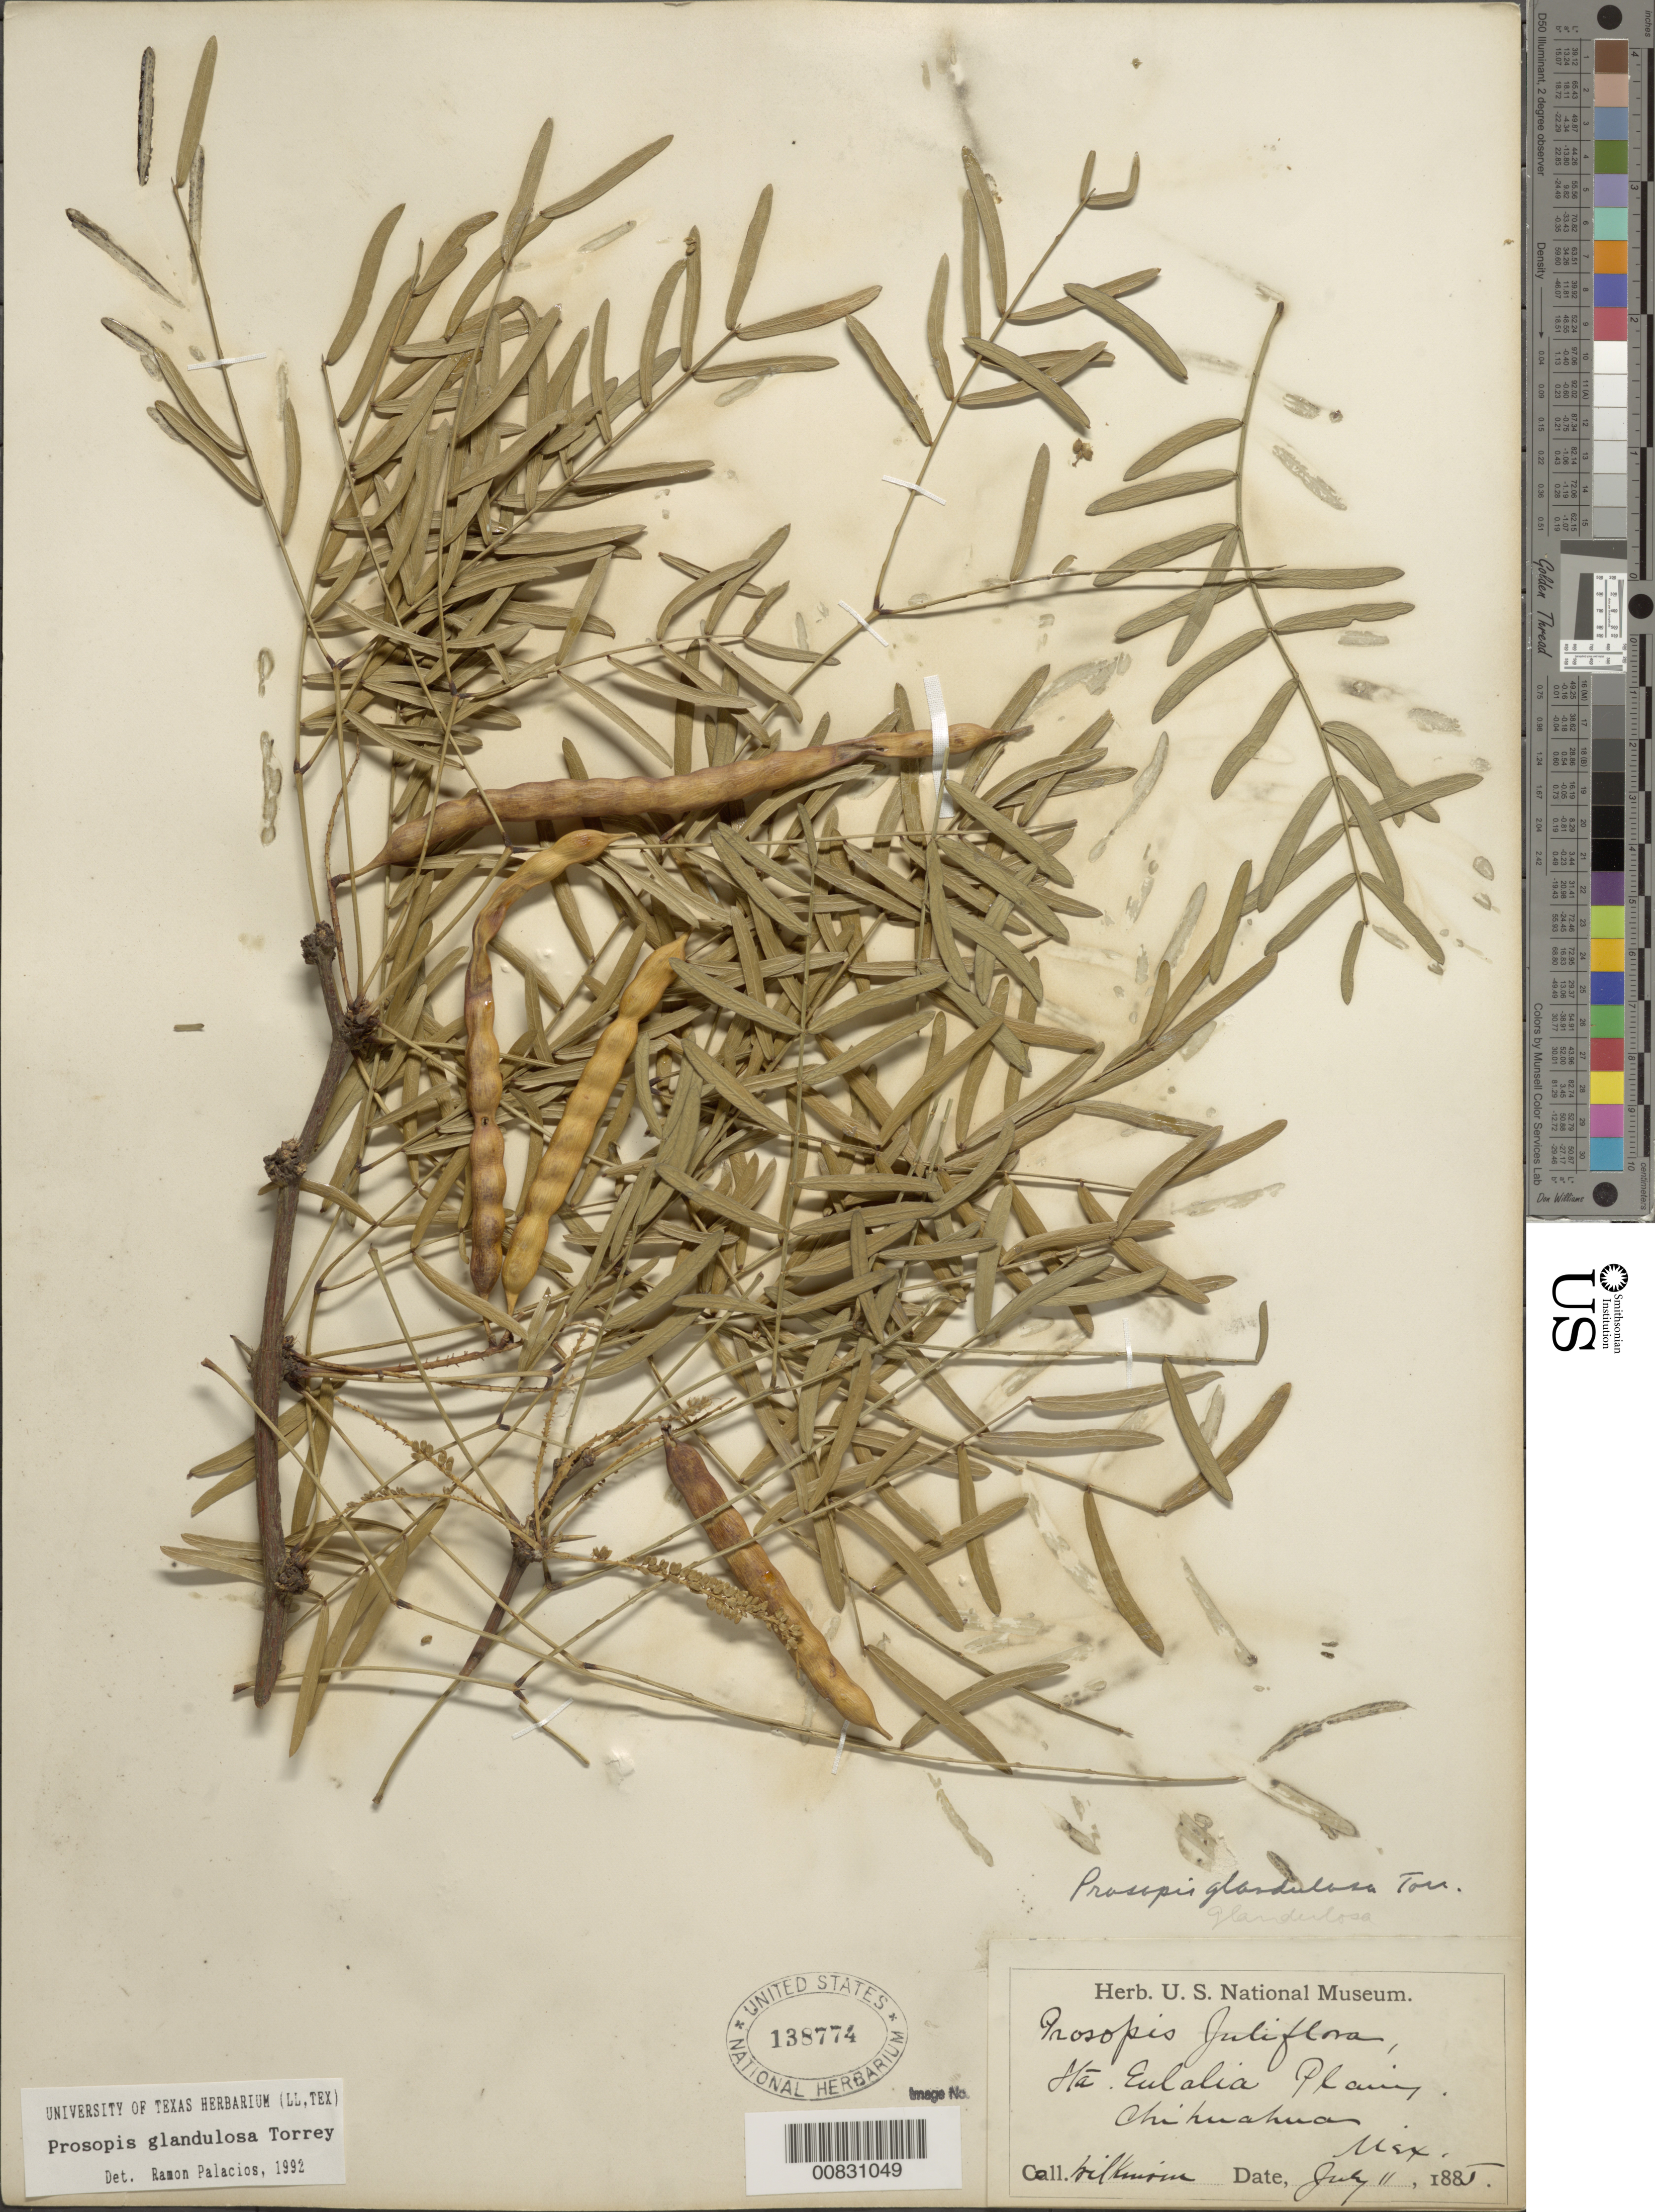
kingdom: Plantae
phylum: Tracheophyta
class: Magnoliopsida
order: Fabales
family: Fabaceae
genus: Neltuma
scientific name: Neltuma glandulosa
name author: (Torr.) Britton & Rose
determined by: Strong, Mark T., (BOT), Smithsonian Institution - National Museum of Natural History (UNITED STATES)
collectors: E. Wilkinson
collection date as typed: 11 Jul 1885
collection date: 1885-07-11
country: Mexico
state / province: Chihuahua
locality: Sta. Eulalia plains, Chihuahua.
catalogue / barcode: US 138774